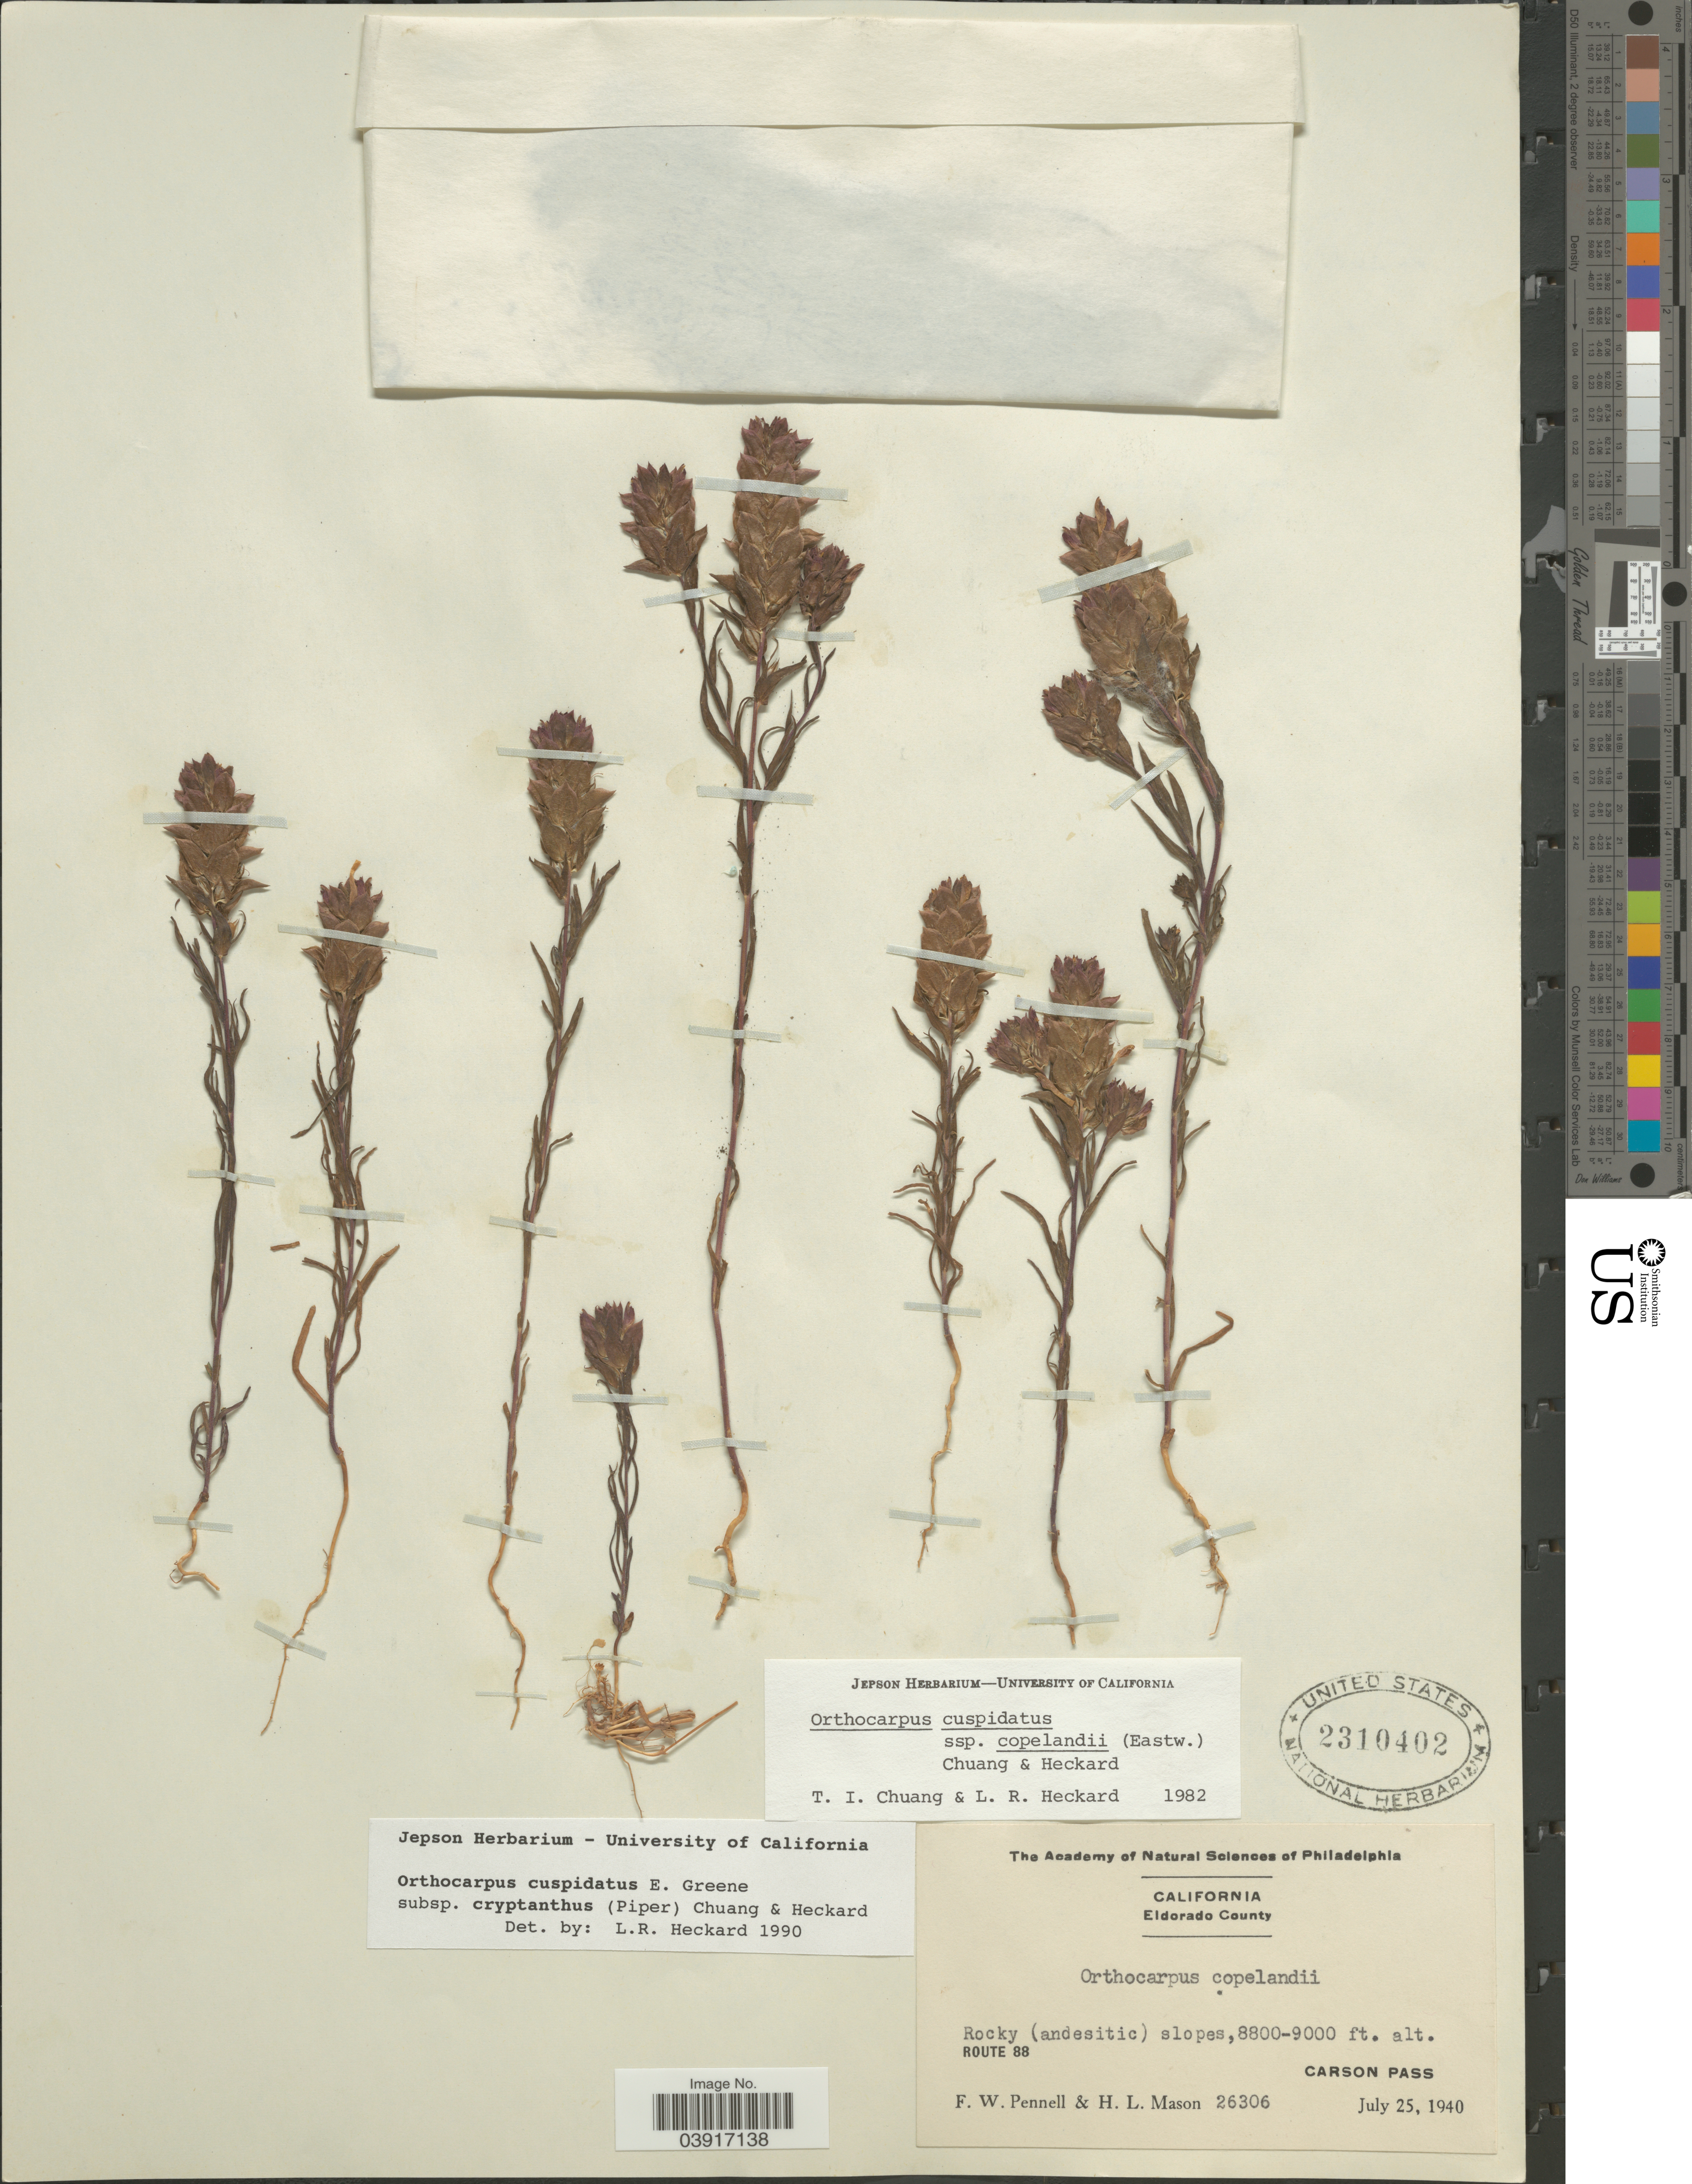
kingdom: Plantae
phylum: Tracheophyta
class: Magnoliopsida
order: Lamiales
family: Orobanchaceae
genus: Orthocarpus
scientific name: Orthocarpus cuspidatus subsp. cryptanthus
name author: (Piper) T.I. Chuang & Heckard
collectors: F. W. Pennell & H. L. Mason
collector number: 26306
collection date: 1940-07-25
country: United States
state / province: California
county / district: El Dorado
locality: Eldorado County. Route 88, Carson Pass.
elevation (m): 2682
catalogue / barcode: US 2310402